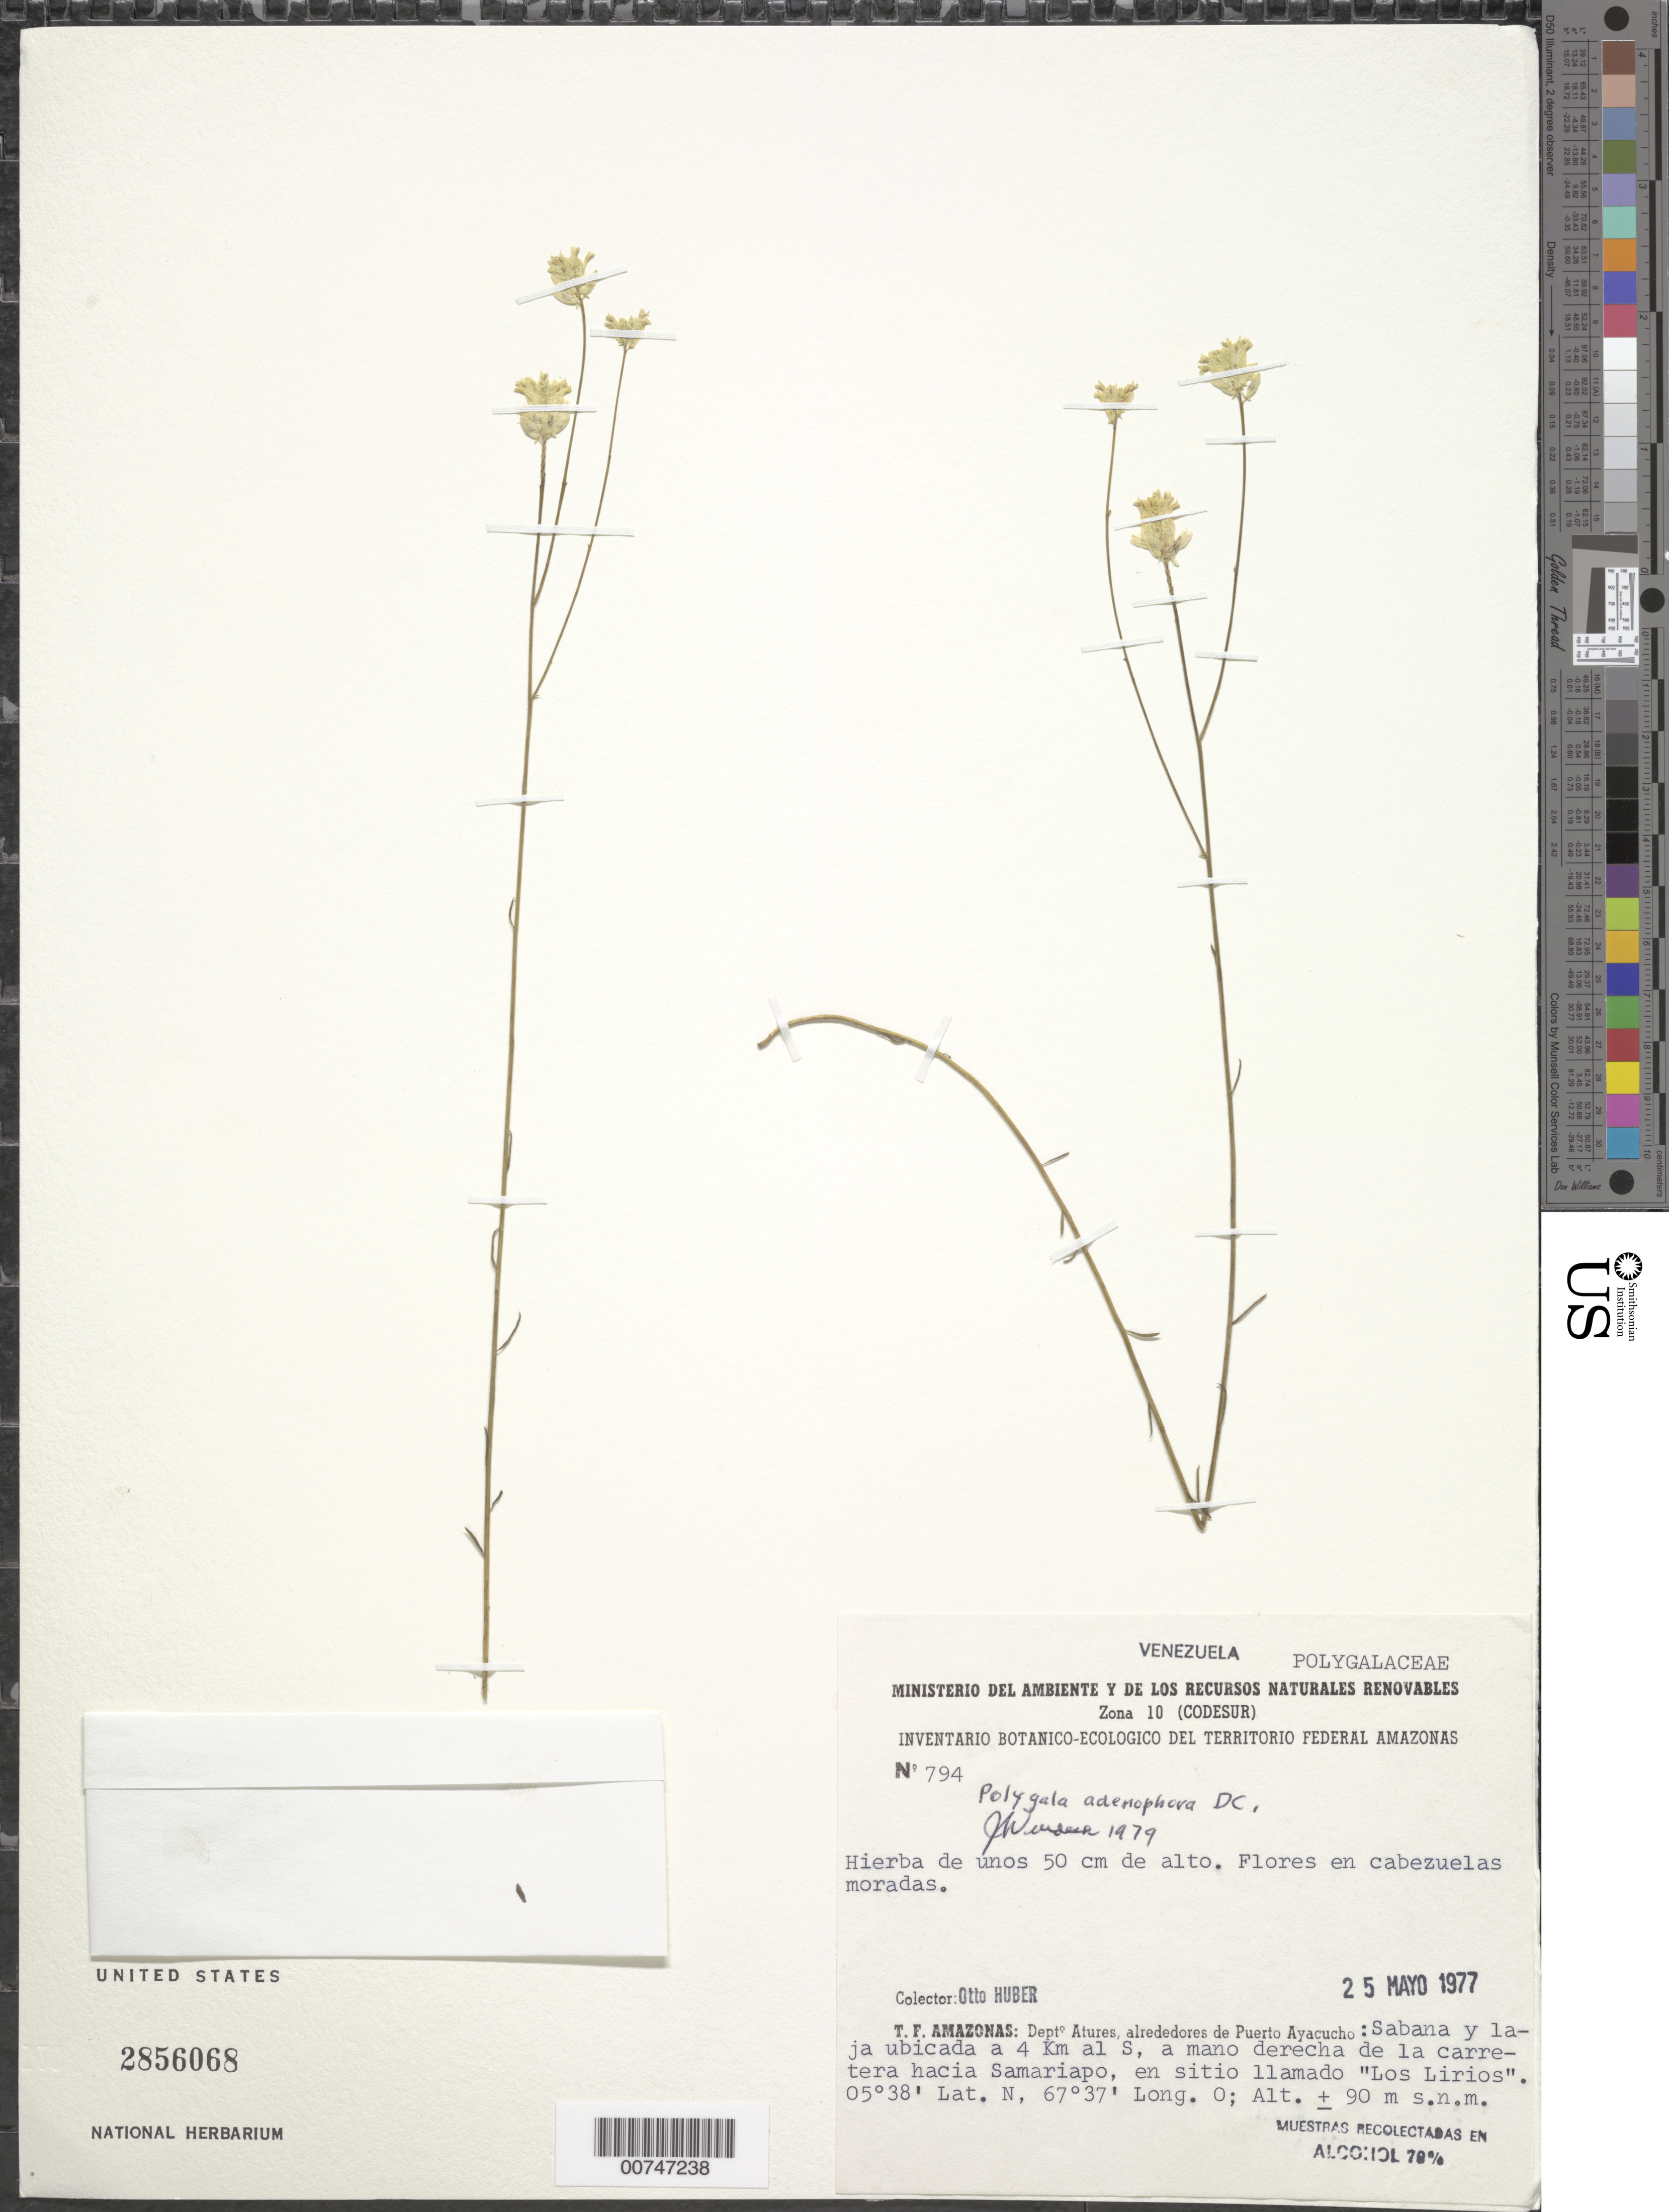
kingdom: Plantae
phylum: Tracheophyta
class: Magnoliopsida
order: Fabales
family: Polygalaceae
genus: Polygala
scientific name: Polygala adenophora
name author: DC.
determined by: Wurdack, John J., (US), US (UNITED STATES)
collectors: O. Huber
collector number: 794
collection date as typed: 25-May-77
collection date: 1977-05-25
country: Venezuela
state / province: Amazonas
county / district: Atures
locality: Puerto Ayacucho, carretera del Samariapo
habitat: Savanna and laja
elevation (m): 90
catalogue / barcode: US 2856068